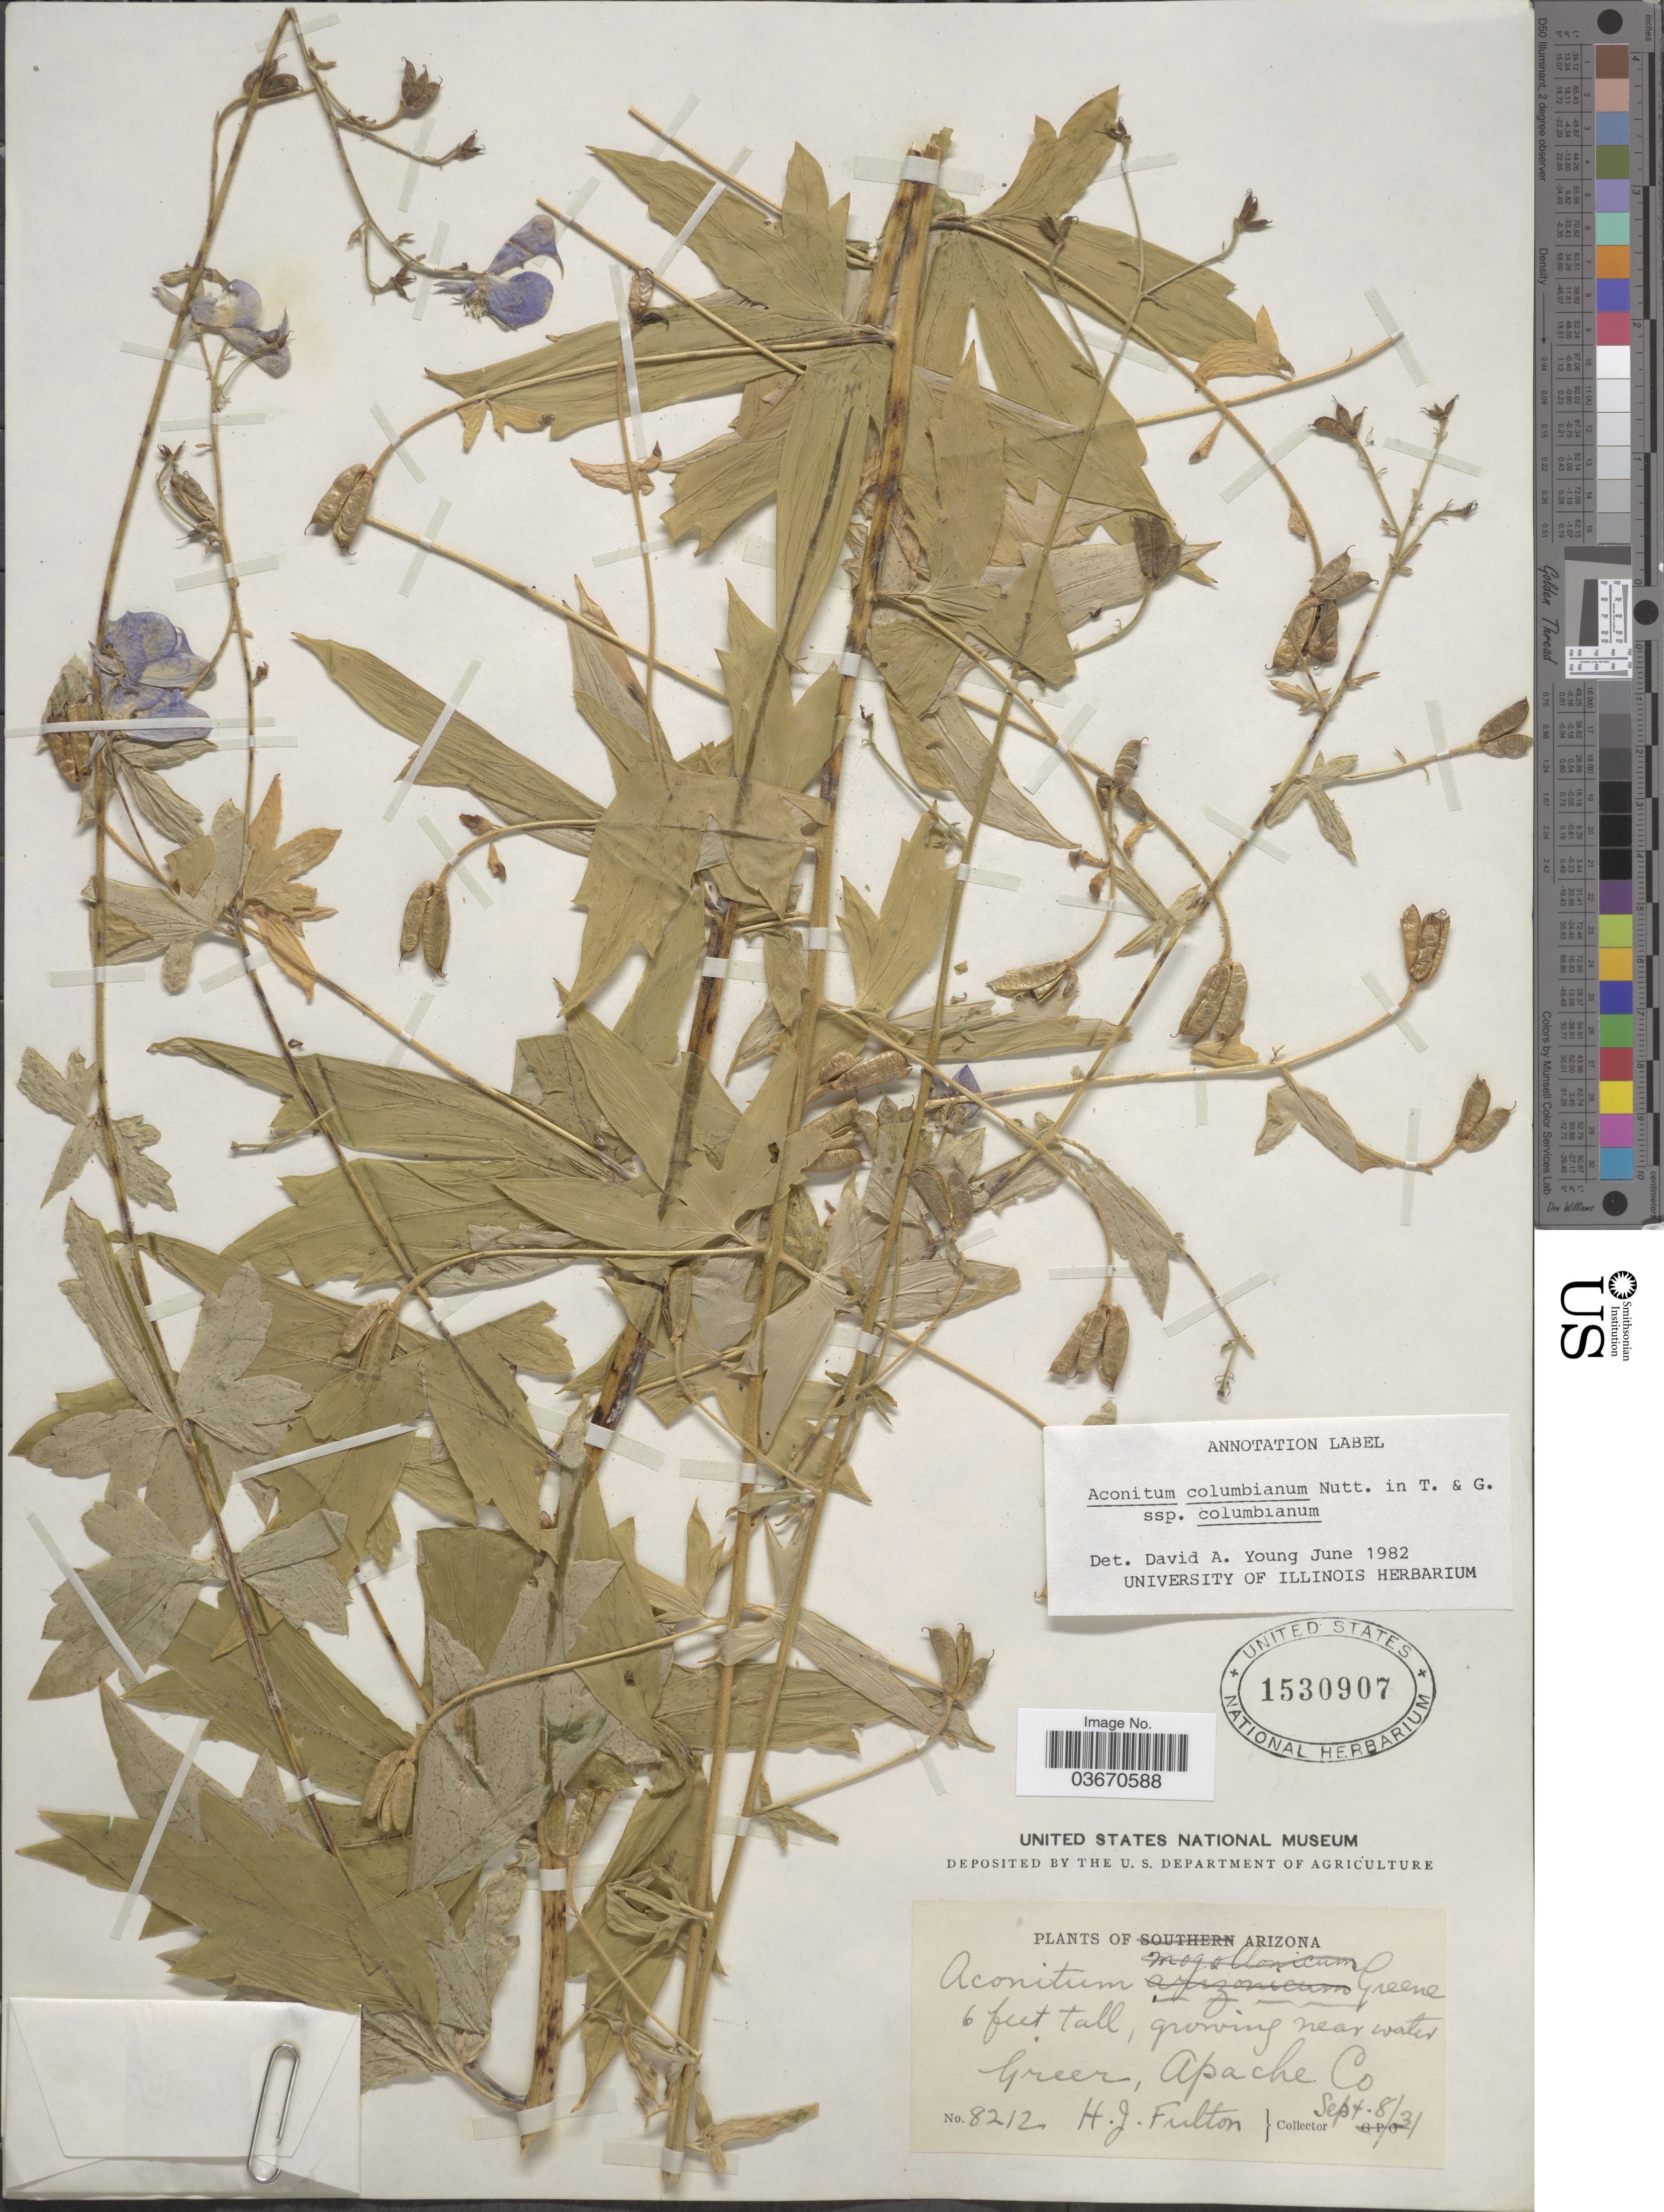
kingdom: Plantae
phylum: Tracheophyta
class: Magnoliopsida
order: Ranunculales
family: Ranunculaceae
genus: Aconitum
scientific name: Aconitum columbianum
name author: Nutt.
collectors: H. Fulton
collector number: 8212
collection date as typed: Transcribed d/m/y: 8/9/31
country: United States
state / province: Arizona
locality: Greer, Apache Co.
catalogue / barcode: US 1530907